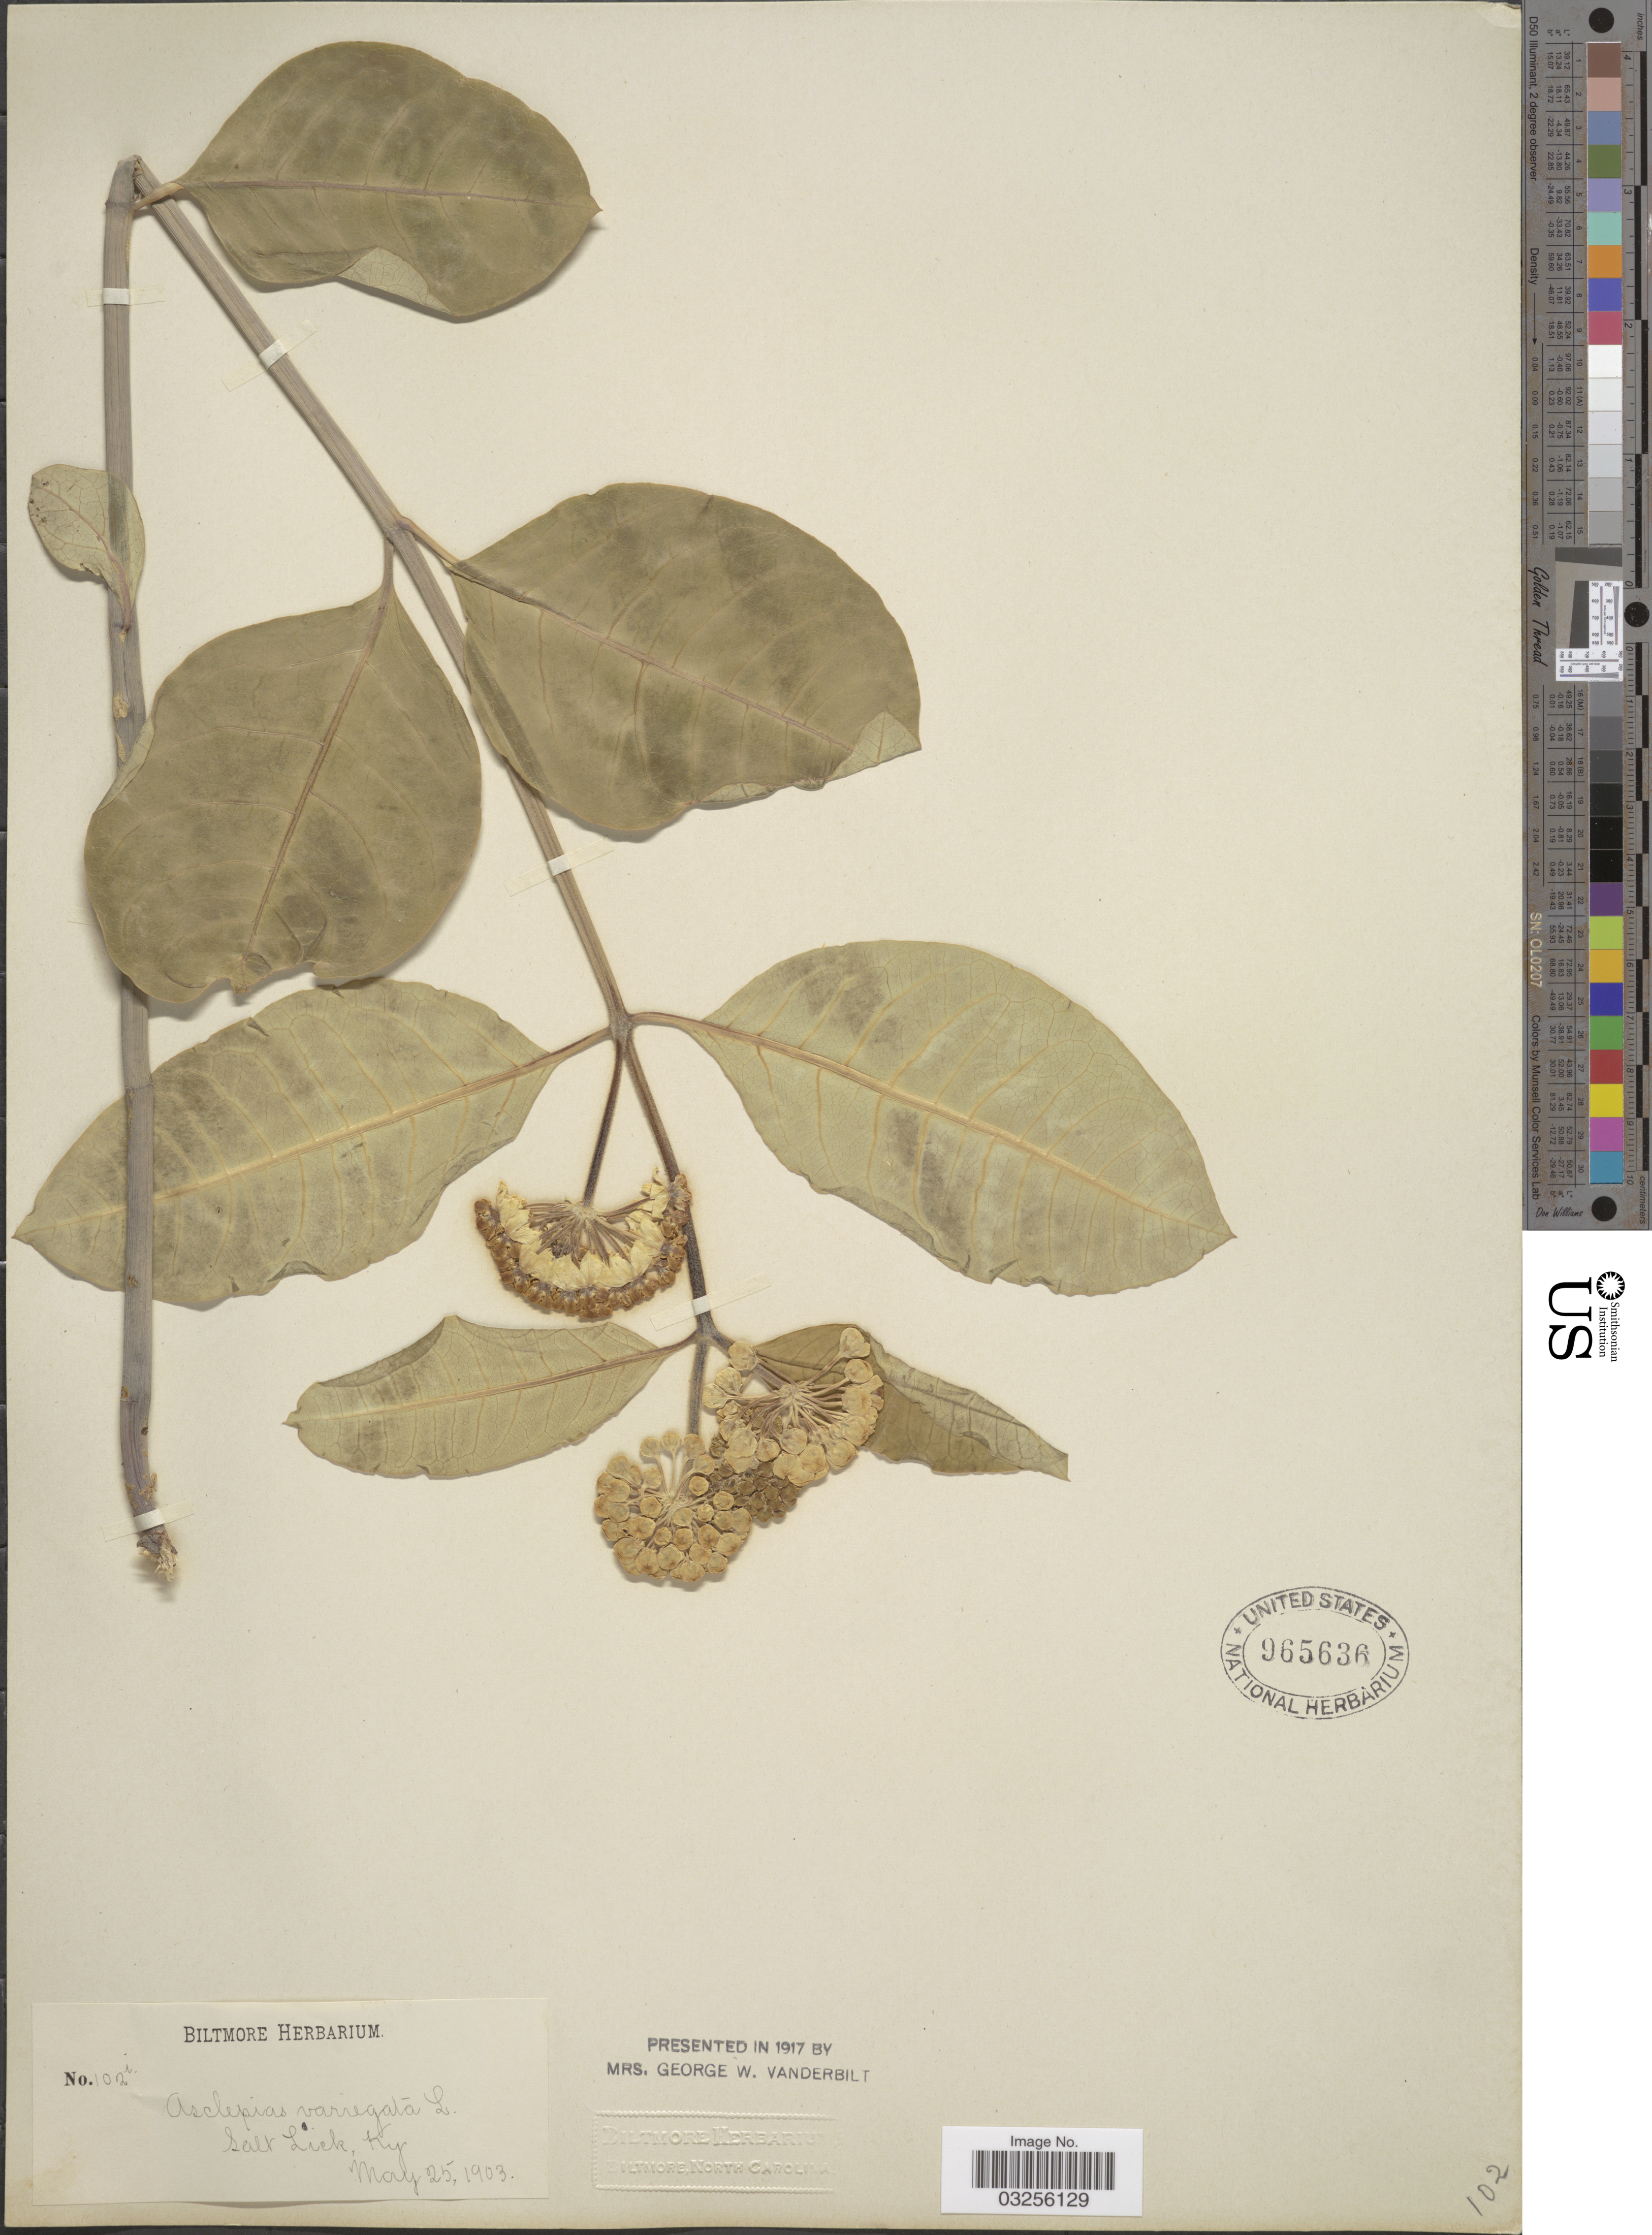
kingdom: Plantae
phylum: Tracheophyta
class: Magnoliopsida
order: Gentianales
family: Apocynaceae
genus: Asclepias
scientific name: Asclepias variegata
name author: L.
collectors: ex herb. Biltmore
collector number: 102i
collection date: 1903-05-25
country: United States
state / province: Kentucky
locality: Salt Lick, Ky.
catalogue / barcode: US 965636